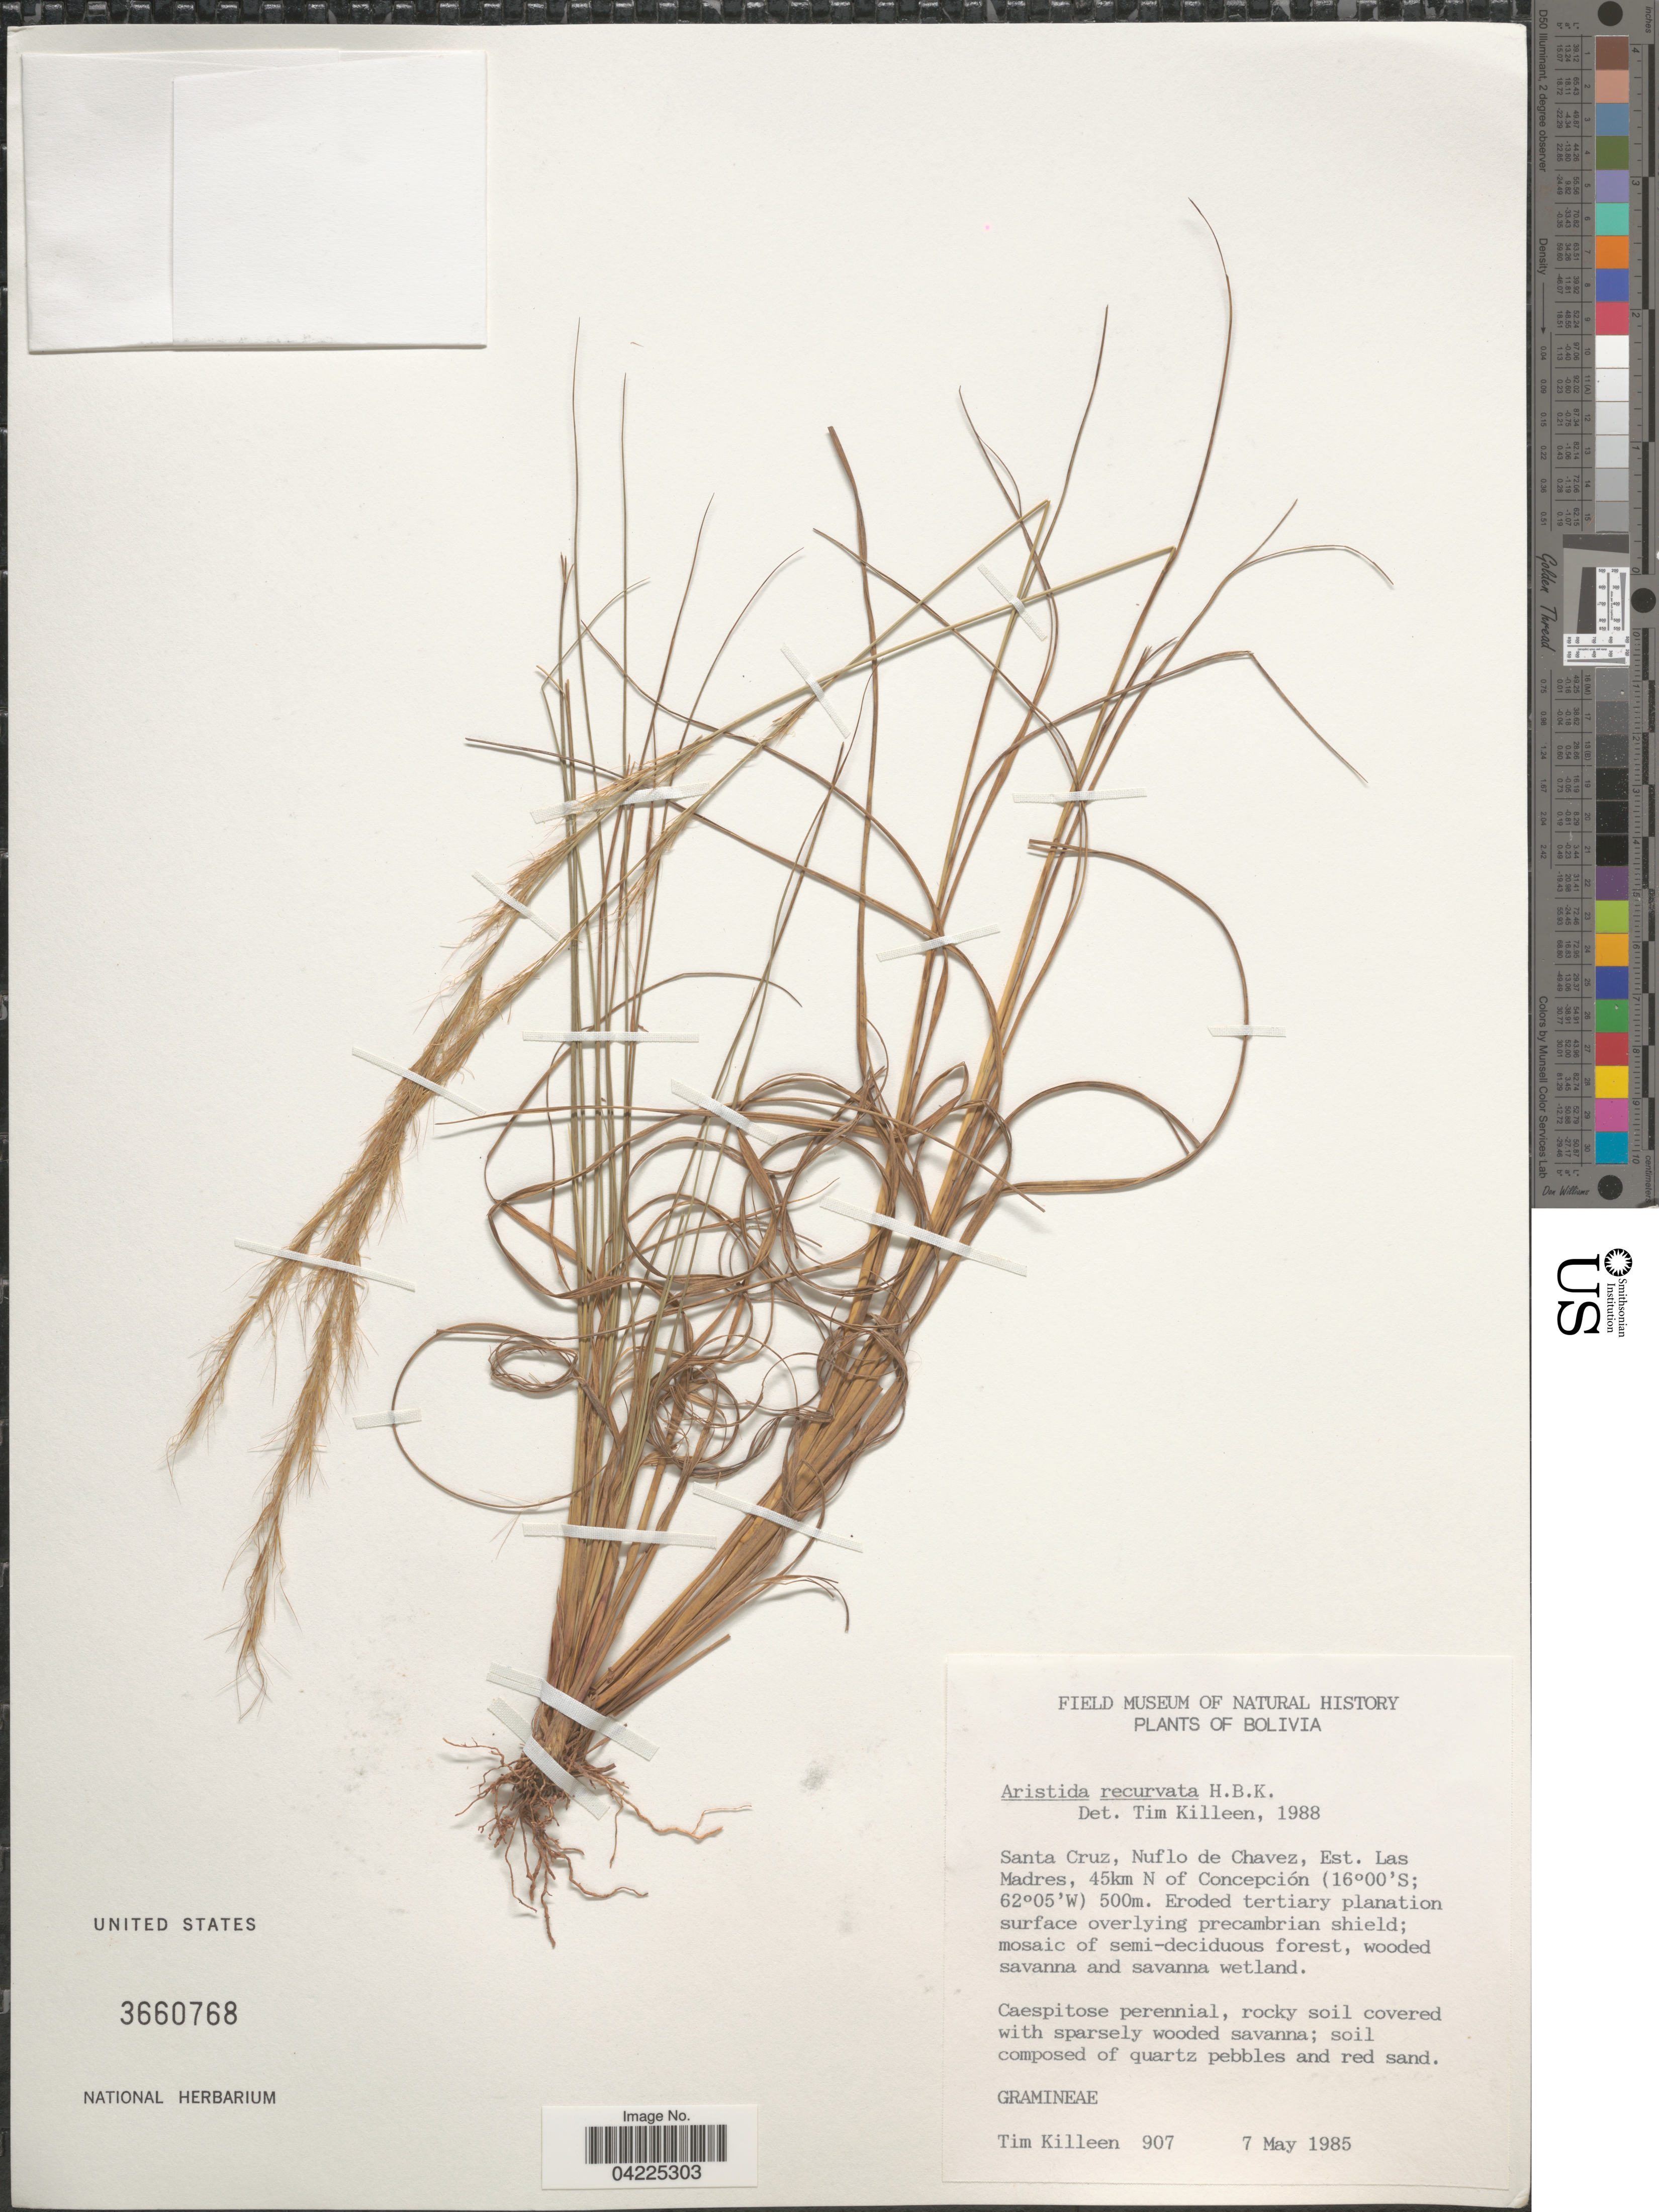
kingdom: Plantae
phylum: Tracheophyta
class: Liliopsida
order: Poales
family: Poaceae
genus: Aristida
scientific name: Aristida recurvata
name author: Kunth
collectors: T. J. Killeen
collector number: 907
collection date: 1985-05-07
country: Bolivia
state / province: Santa Cruz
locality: Santa Cruz, Nuflo de Chavez, Est. Las Madres, 45km N of Concepción.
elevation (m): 500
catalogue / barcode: US 3660768